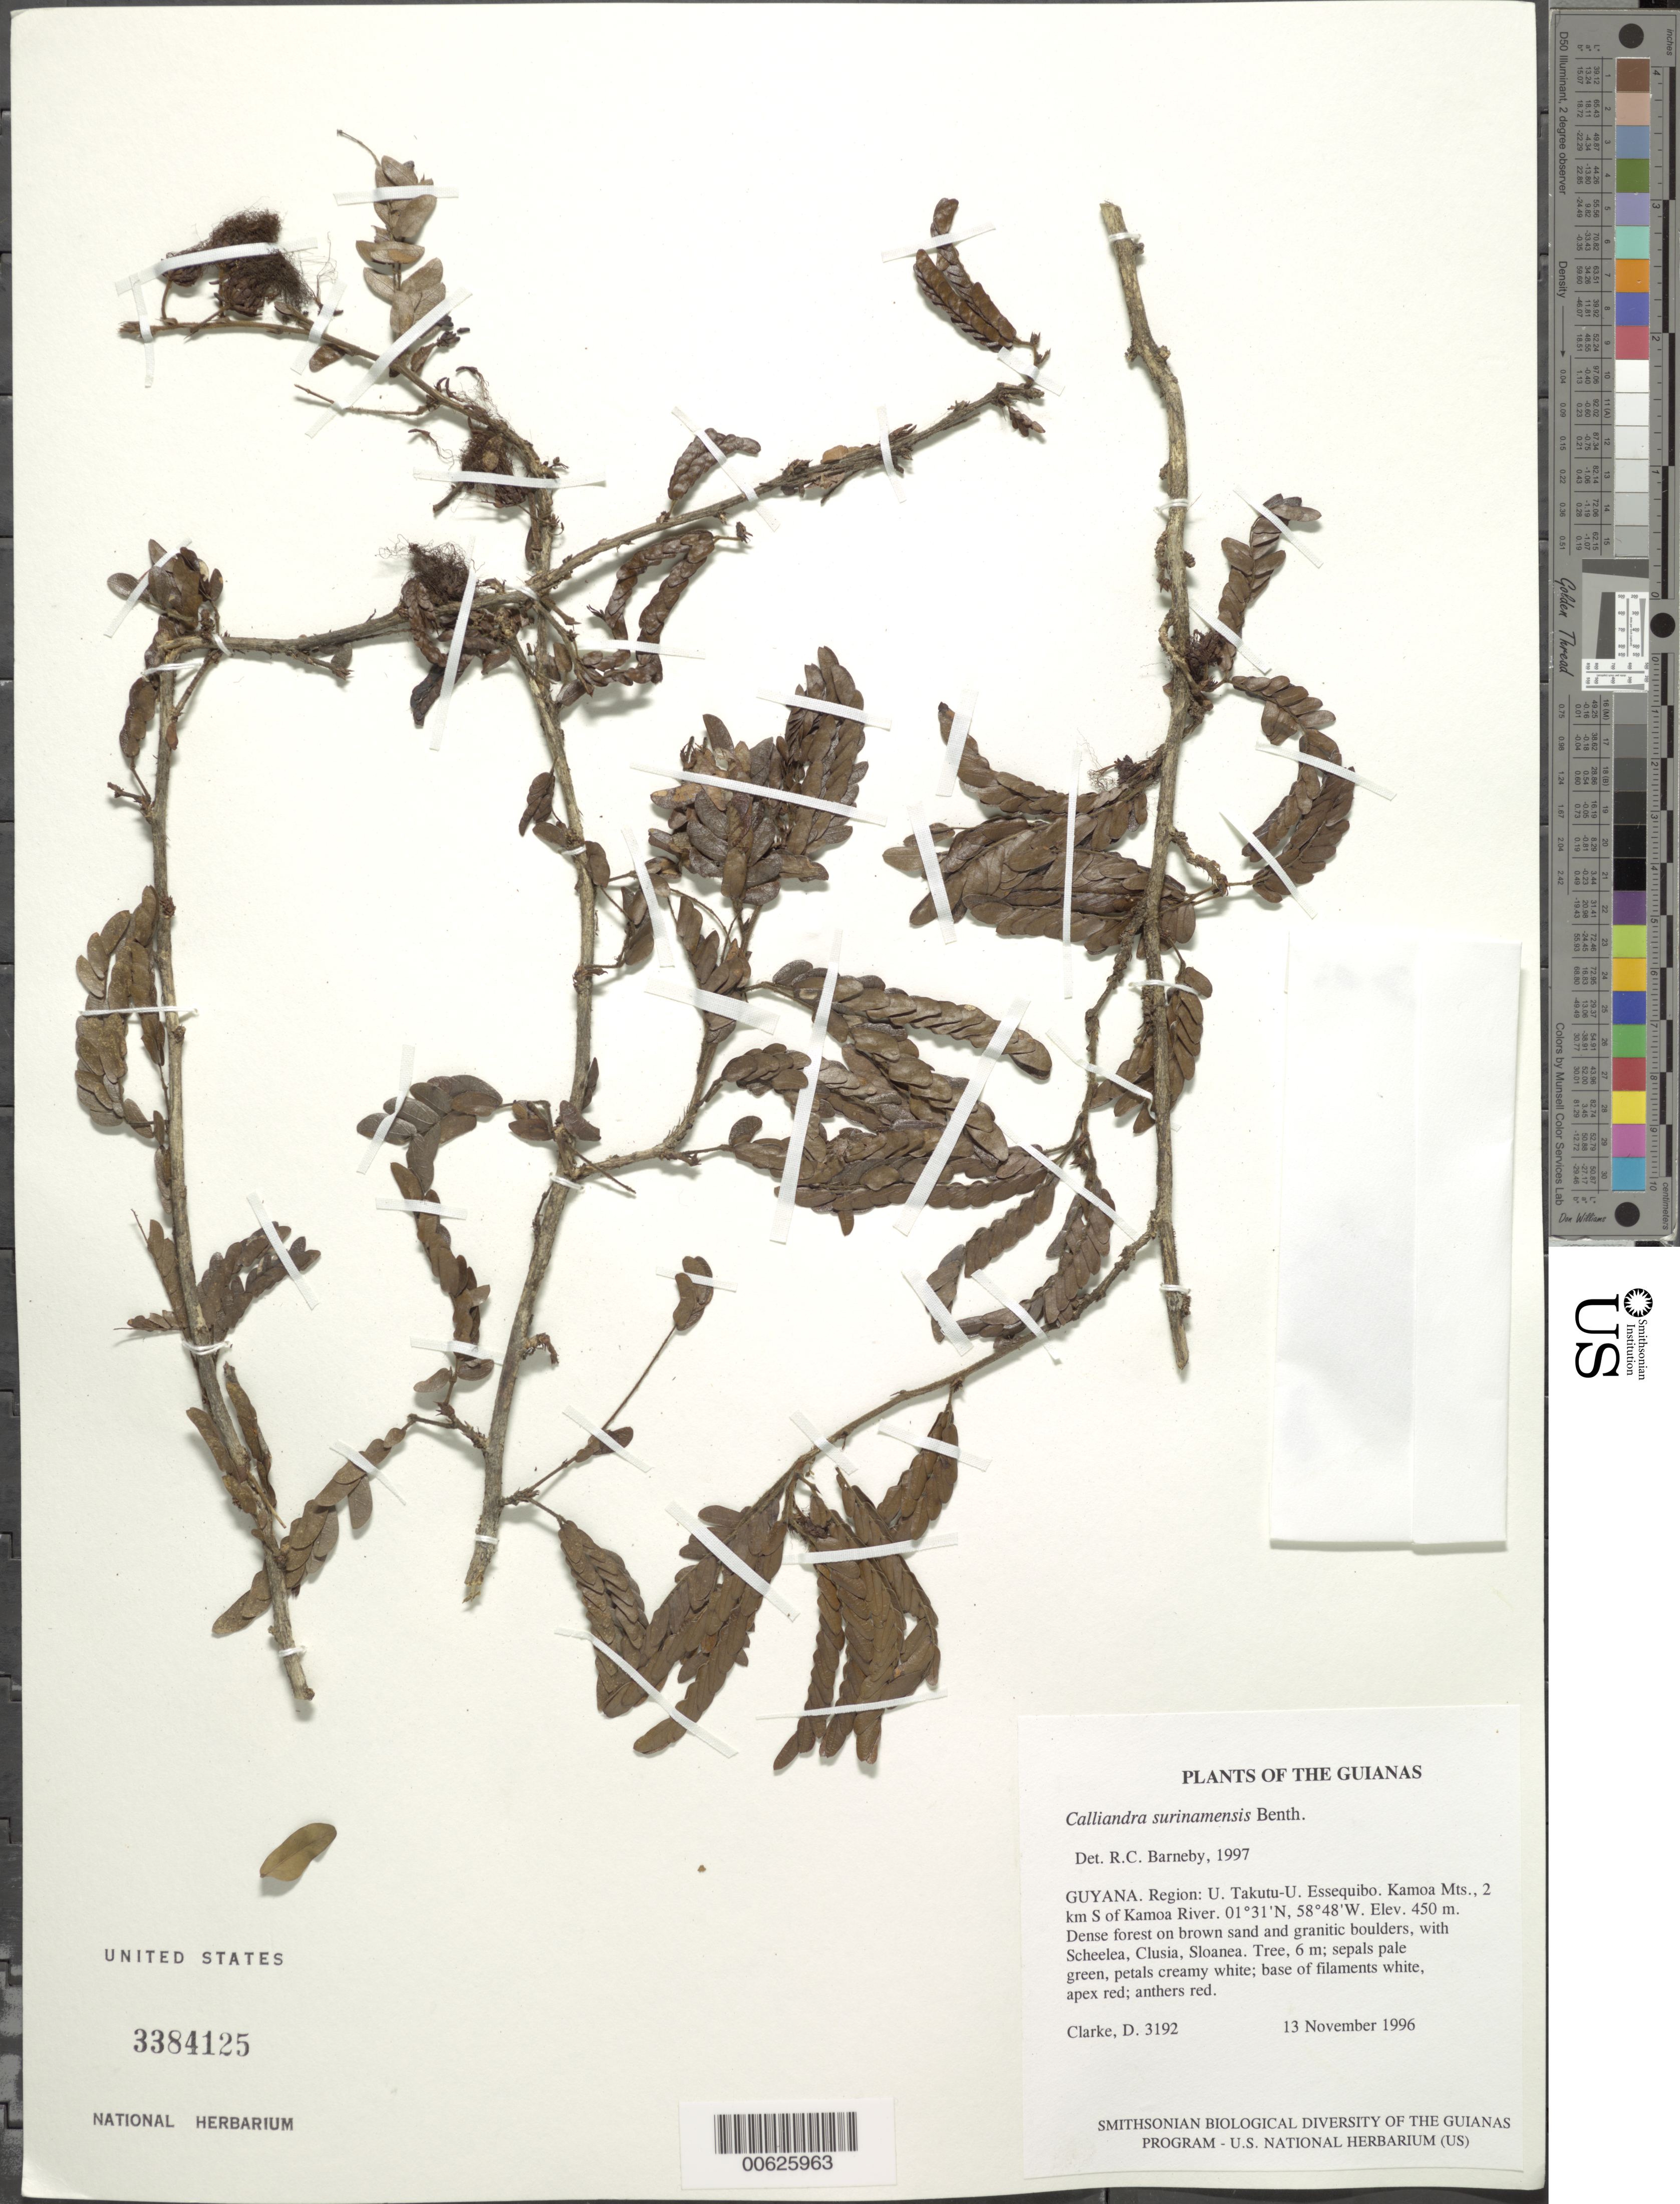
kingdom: Plantae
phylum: Tracheophyta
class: Magnoliopsida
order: Fabales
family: Fabaceae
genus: Calliandra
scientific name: Calliandra surinamensis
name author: Benth.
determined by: Barneby, Rupert C., (NY)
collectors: H. D. Clarke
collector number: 3192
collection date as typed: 13 November 1996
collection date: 1996-11-13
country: Guyana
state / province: U. Takutu-U. Essequibo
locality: Kamoa Mts., 2 km S of Kamoa River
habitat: Dense forest on brown sand and granitic boulders, with Scheelea, Clusia, Sloanea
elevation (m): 450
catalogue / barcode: US 3384125